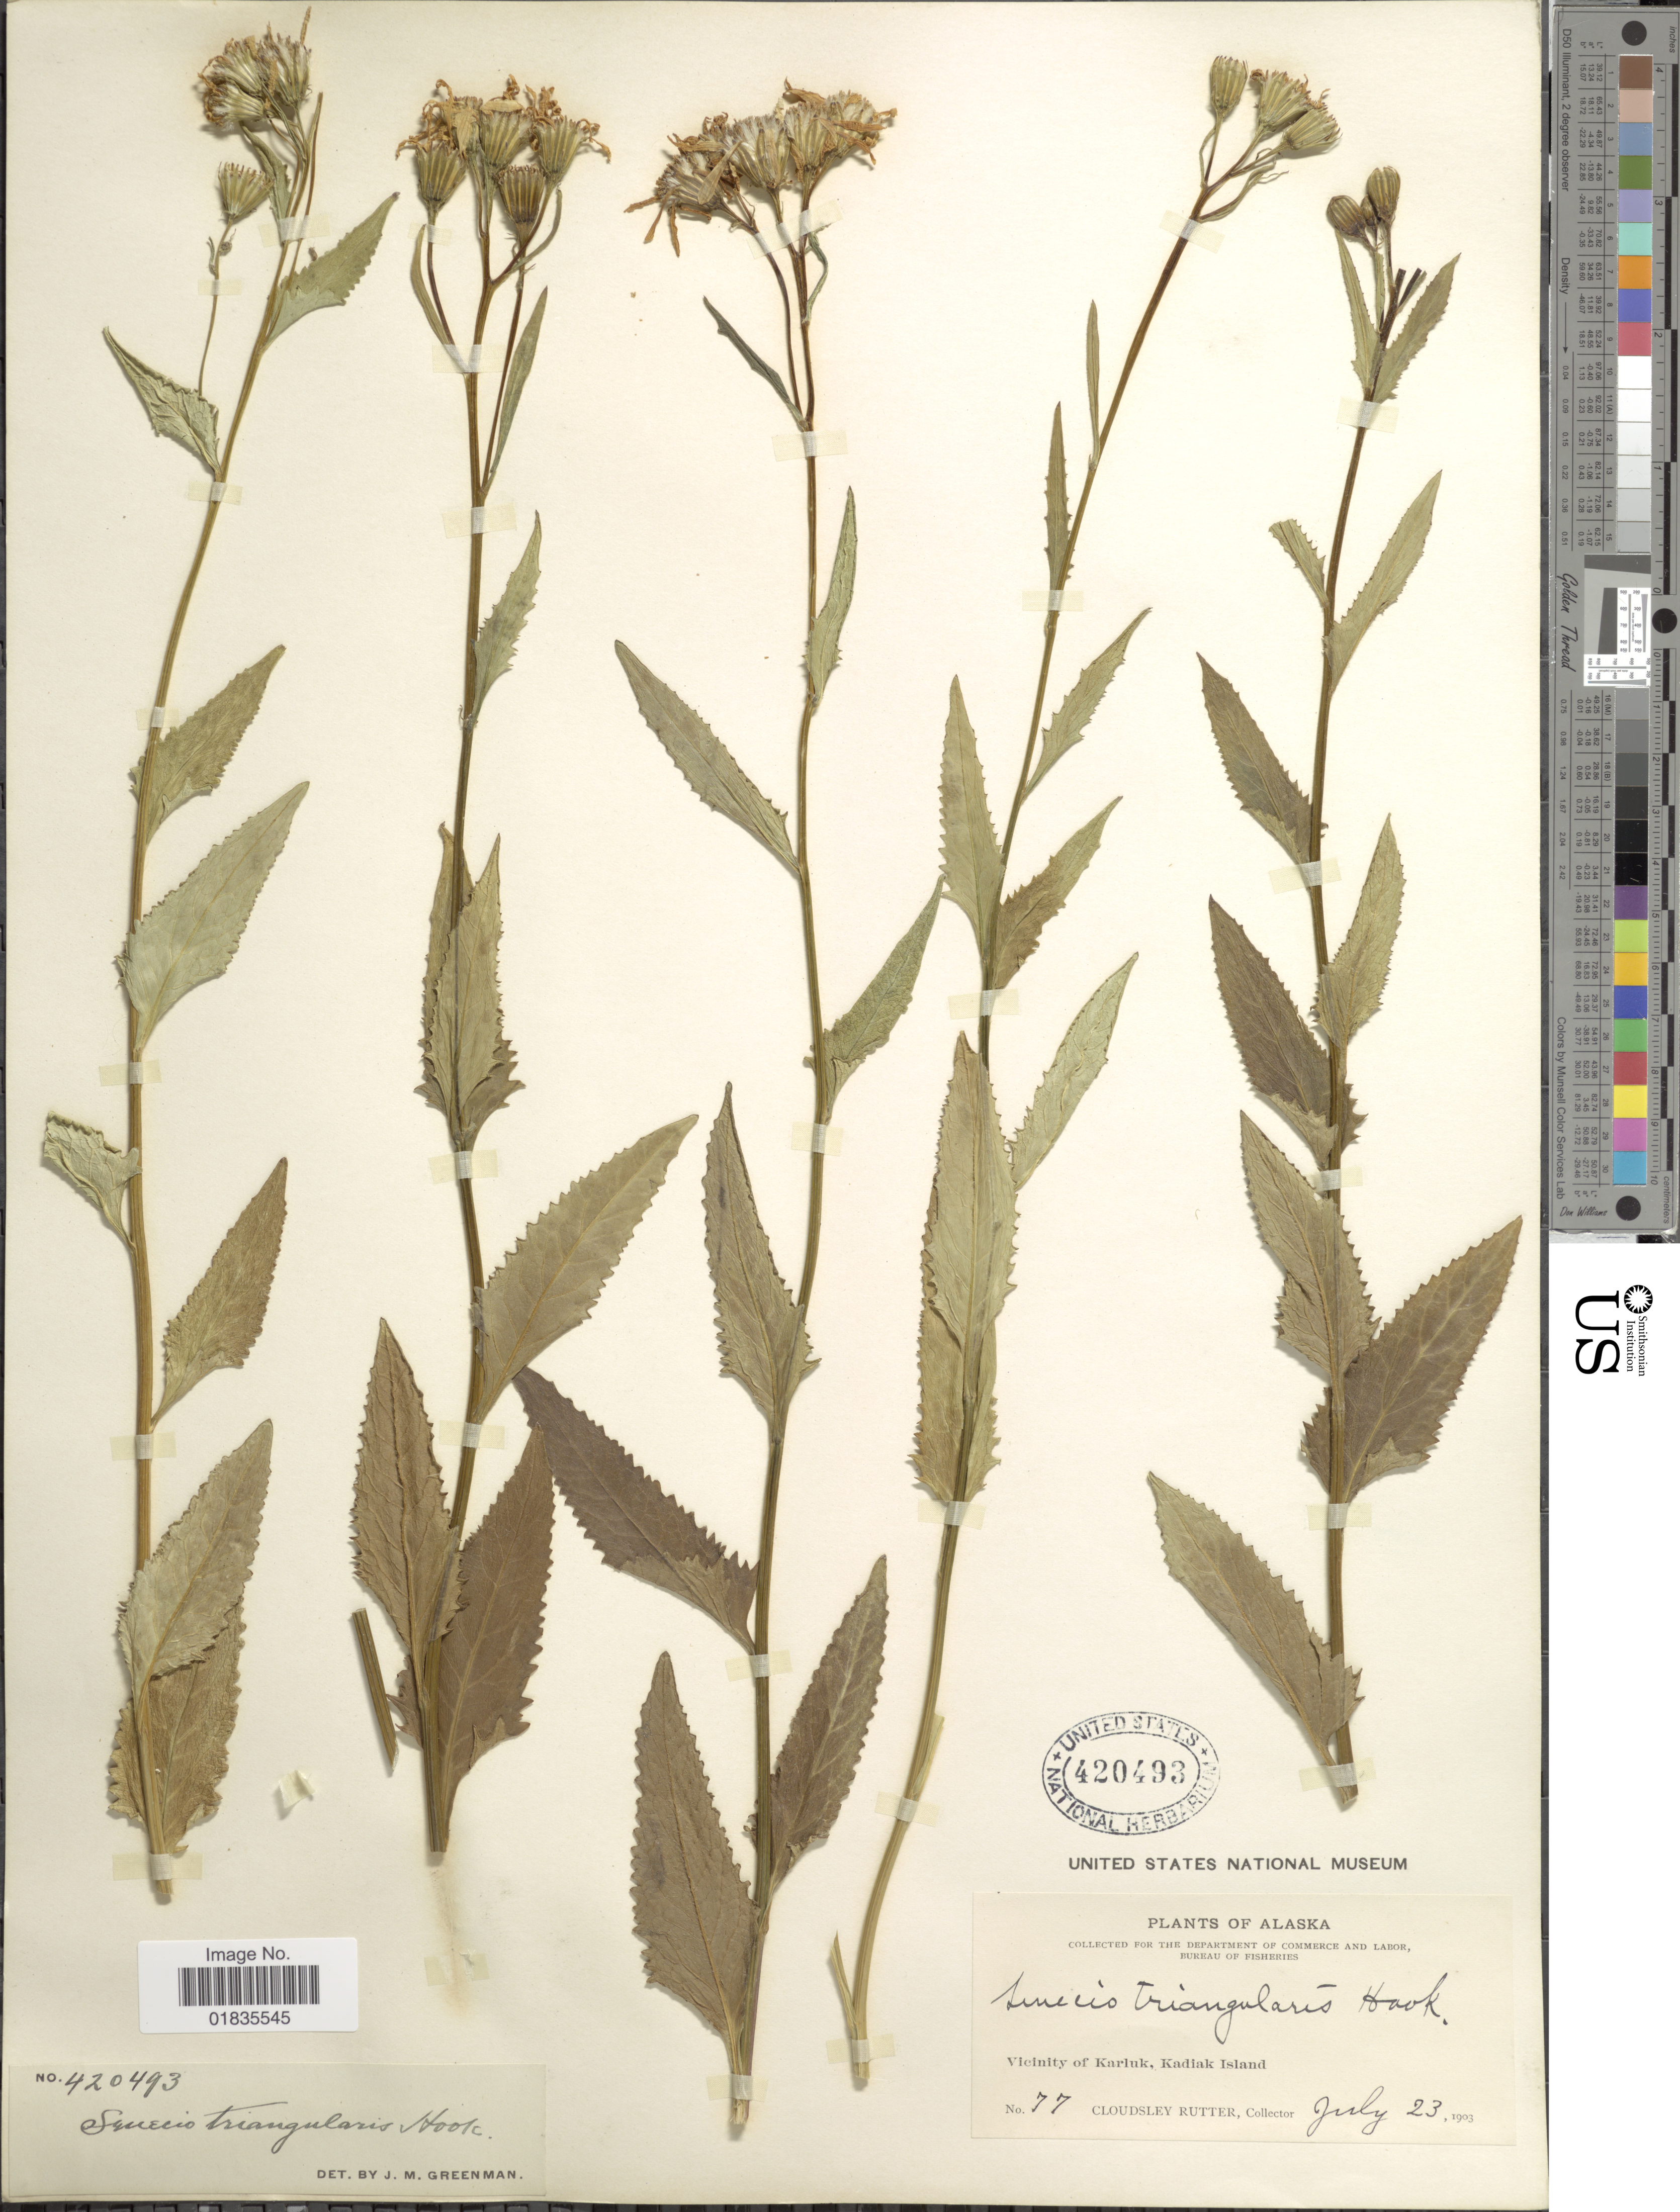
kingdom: Plantae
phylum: Tracheophyta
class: Magnoliopsida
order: Asterales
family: Asteraceae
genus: Senecio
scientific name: Senecio triangularis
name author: Hook.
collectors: C. Rutter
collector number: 77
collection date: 1903-07-23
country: United States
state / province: Alaska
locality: Vicinity of Karluk, Kadiak Island.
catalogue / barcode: US 420493